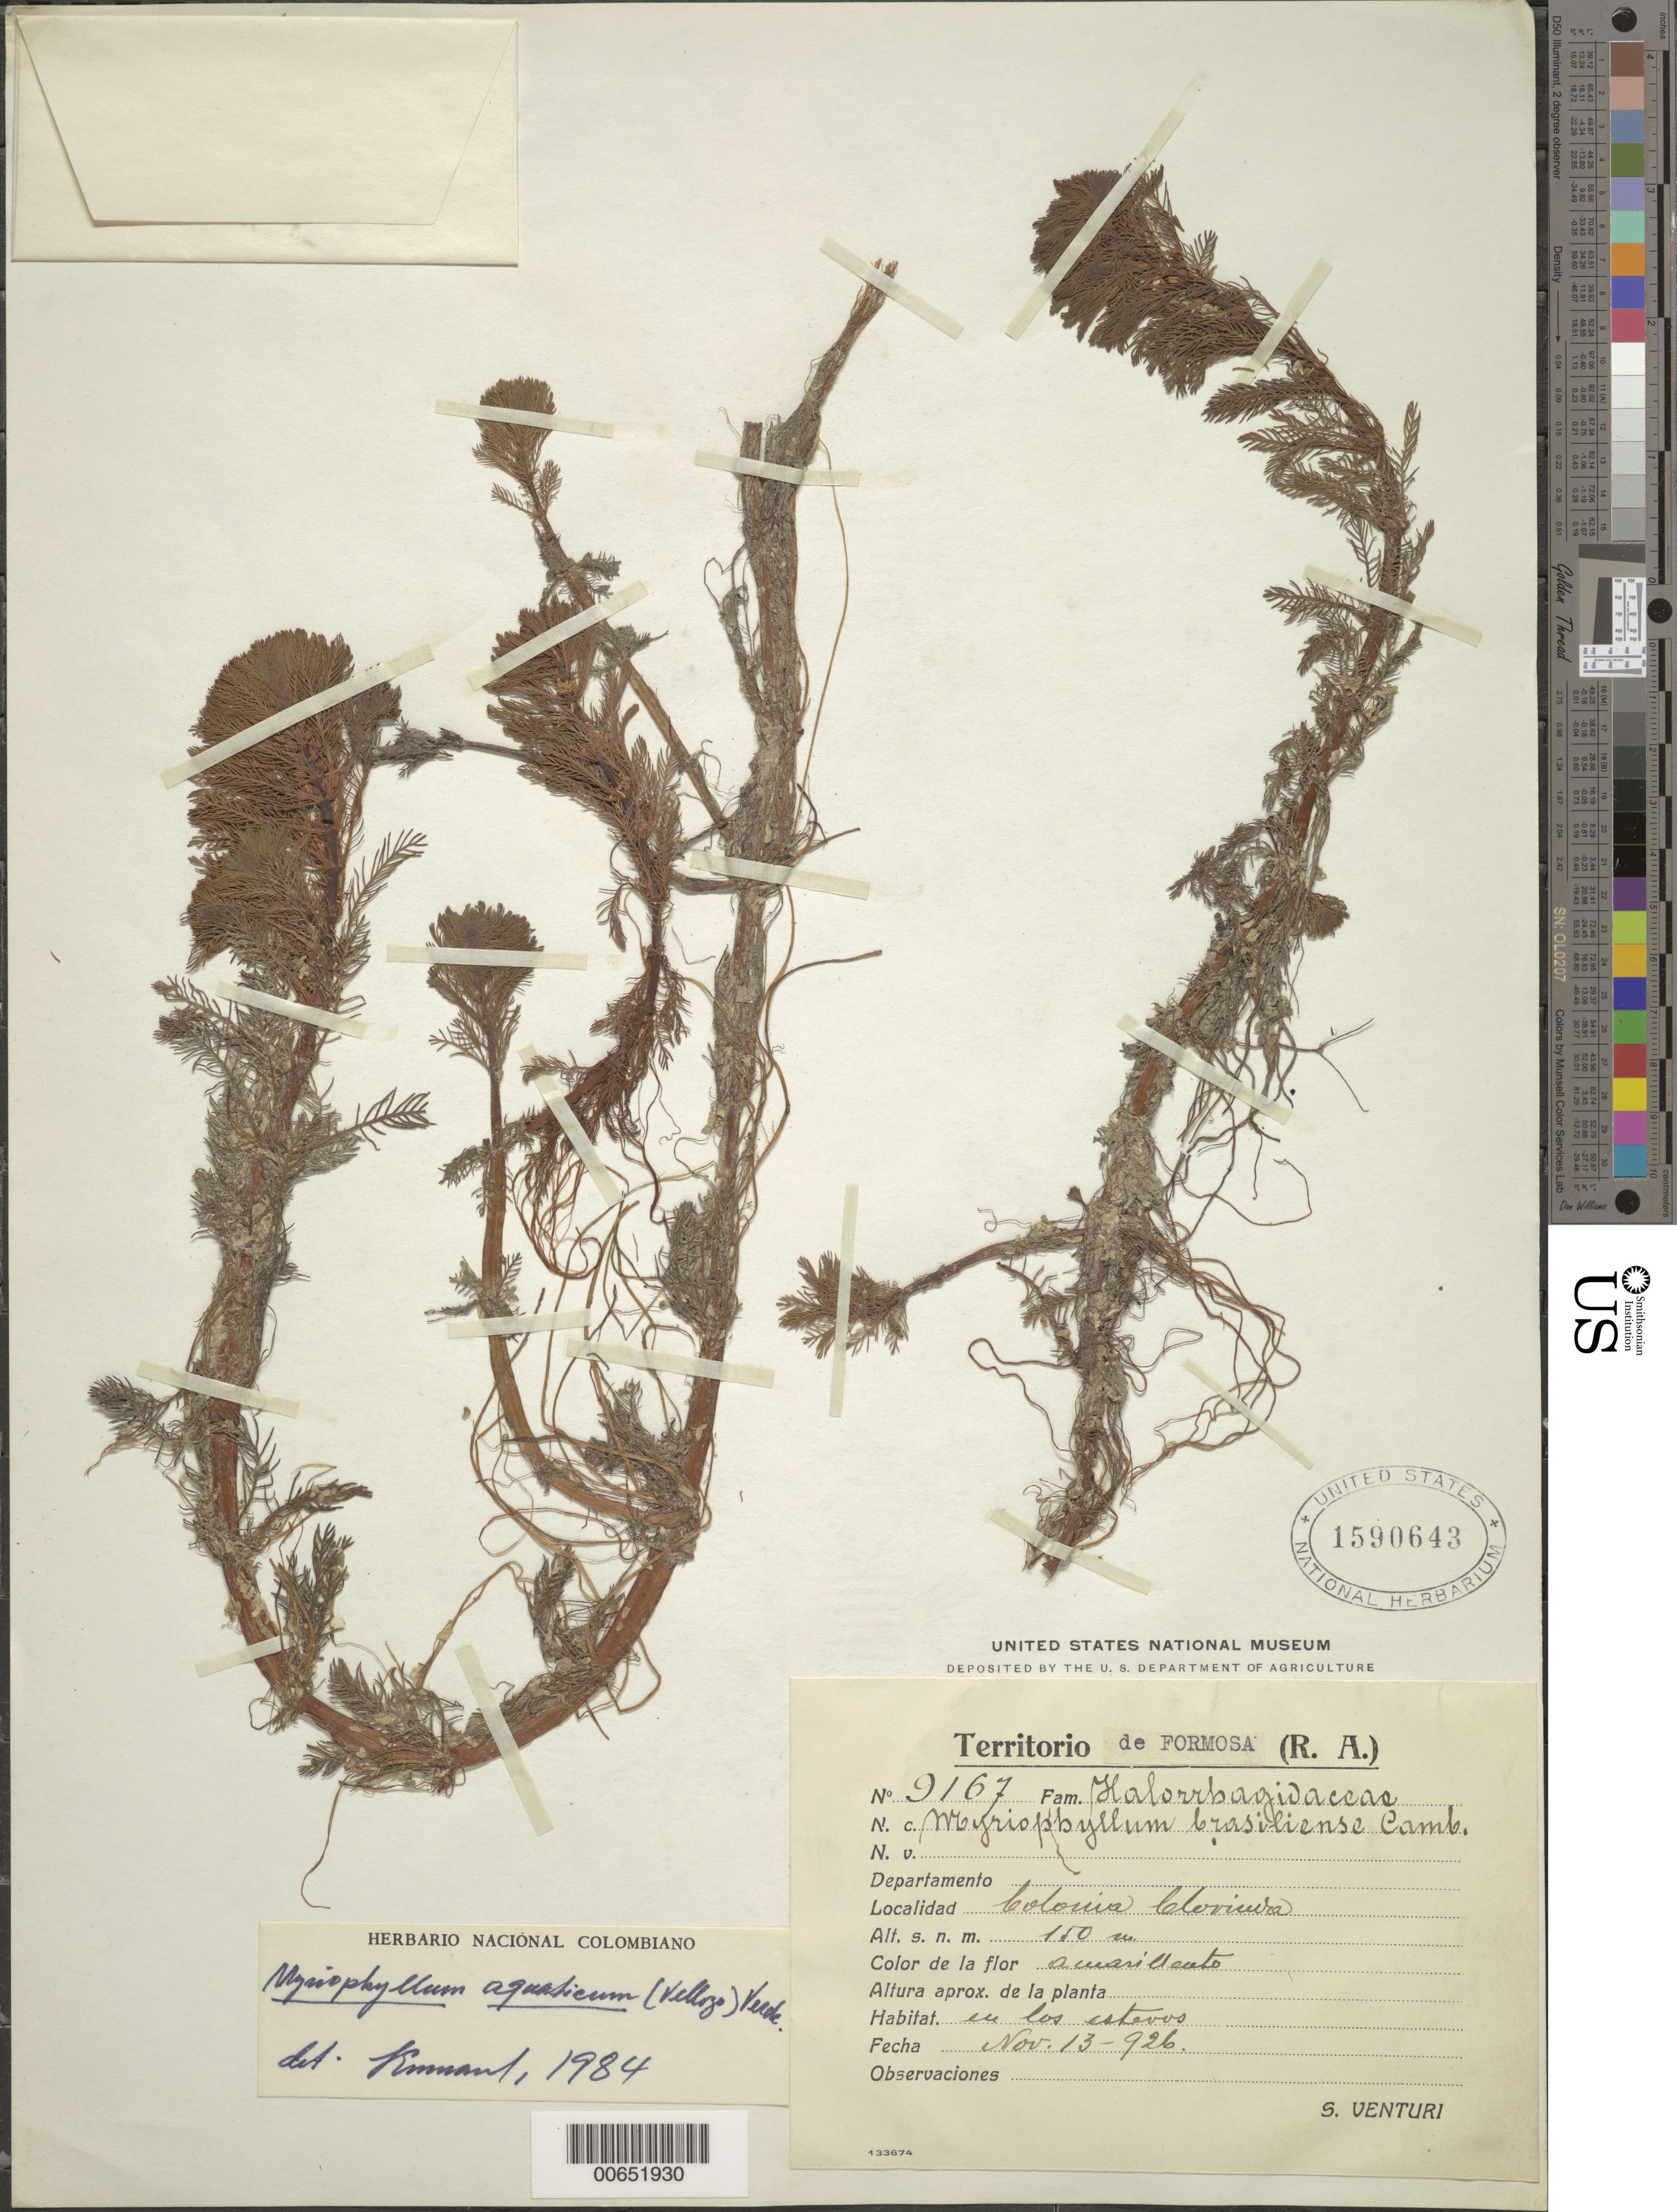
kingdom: Plantae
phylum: Tracheophyta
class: Magnoliopsida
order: Saxifragales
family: Haloragaceae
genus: Myriophyllum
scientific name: Myriophyllum aquaticum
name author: (Vell.) Verdc.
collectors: S. Venturi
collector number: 9167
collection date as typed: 13 Nov 1926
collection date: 1926-11-13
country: Argentina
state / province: Formosa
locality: Colonia Clouida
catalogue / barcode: US 1590643